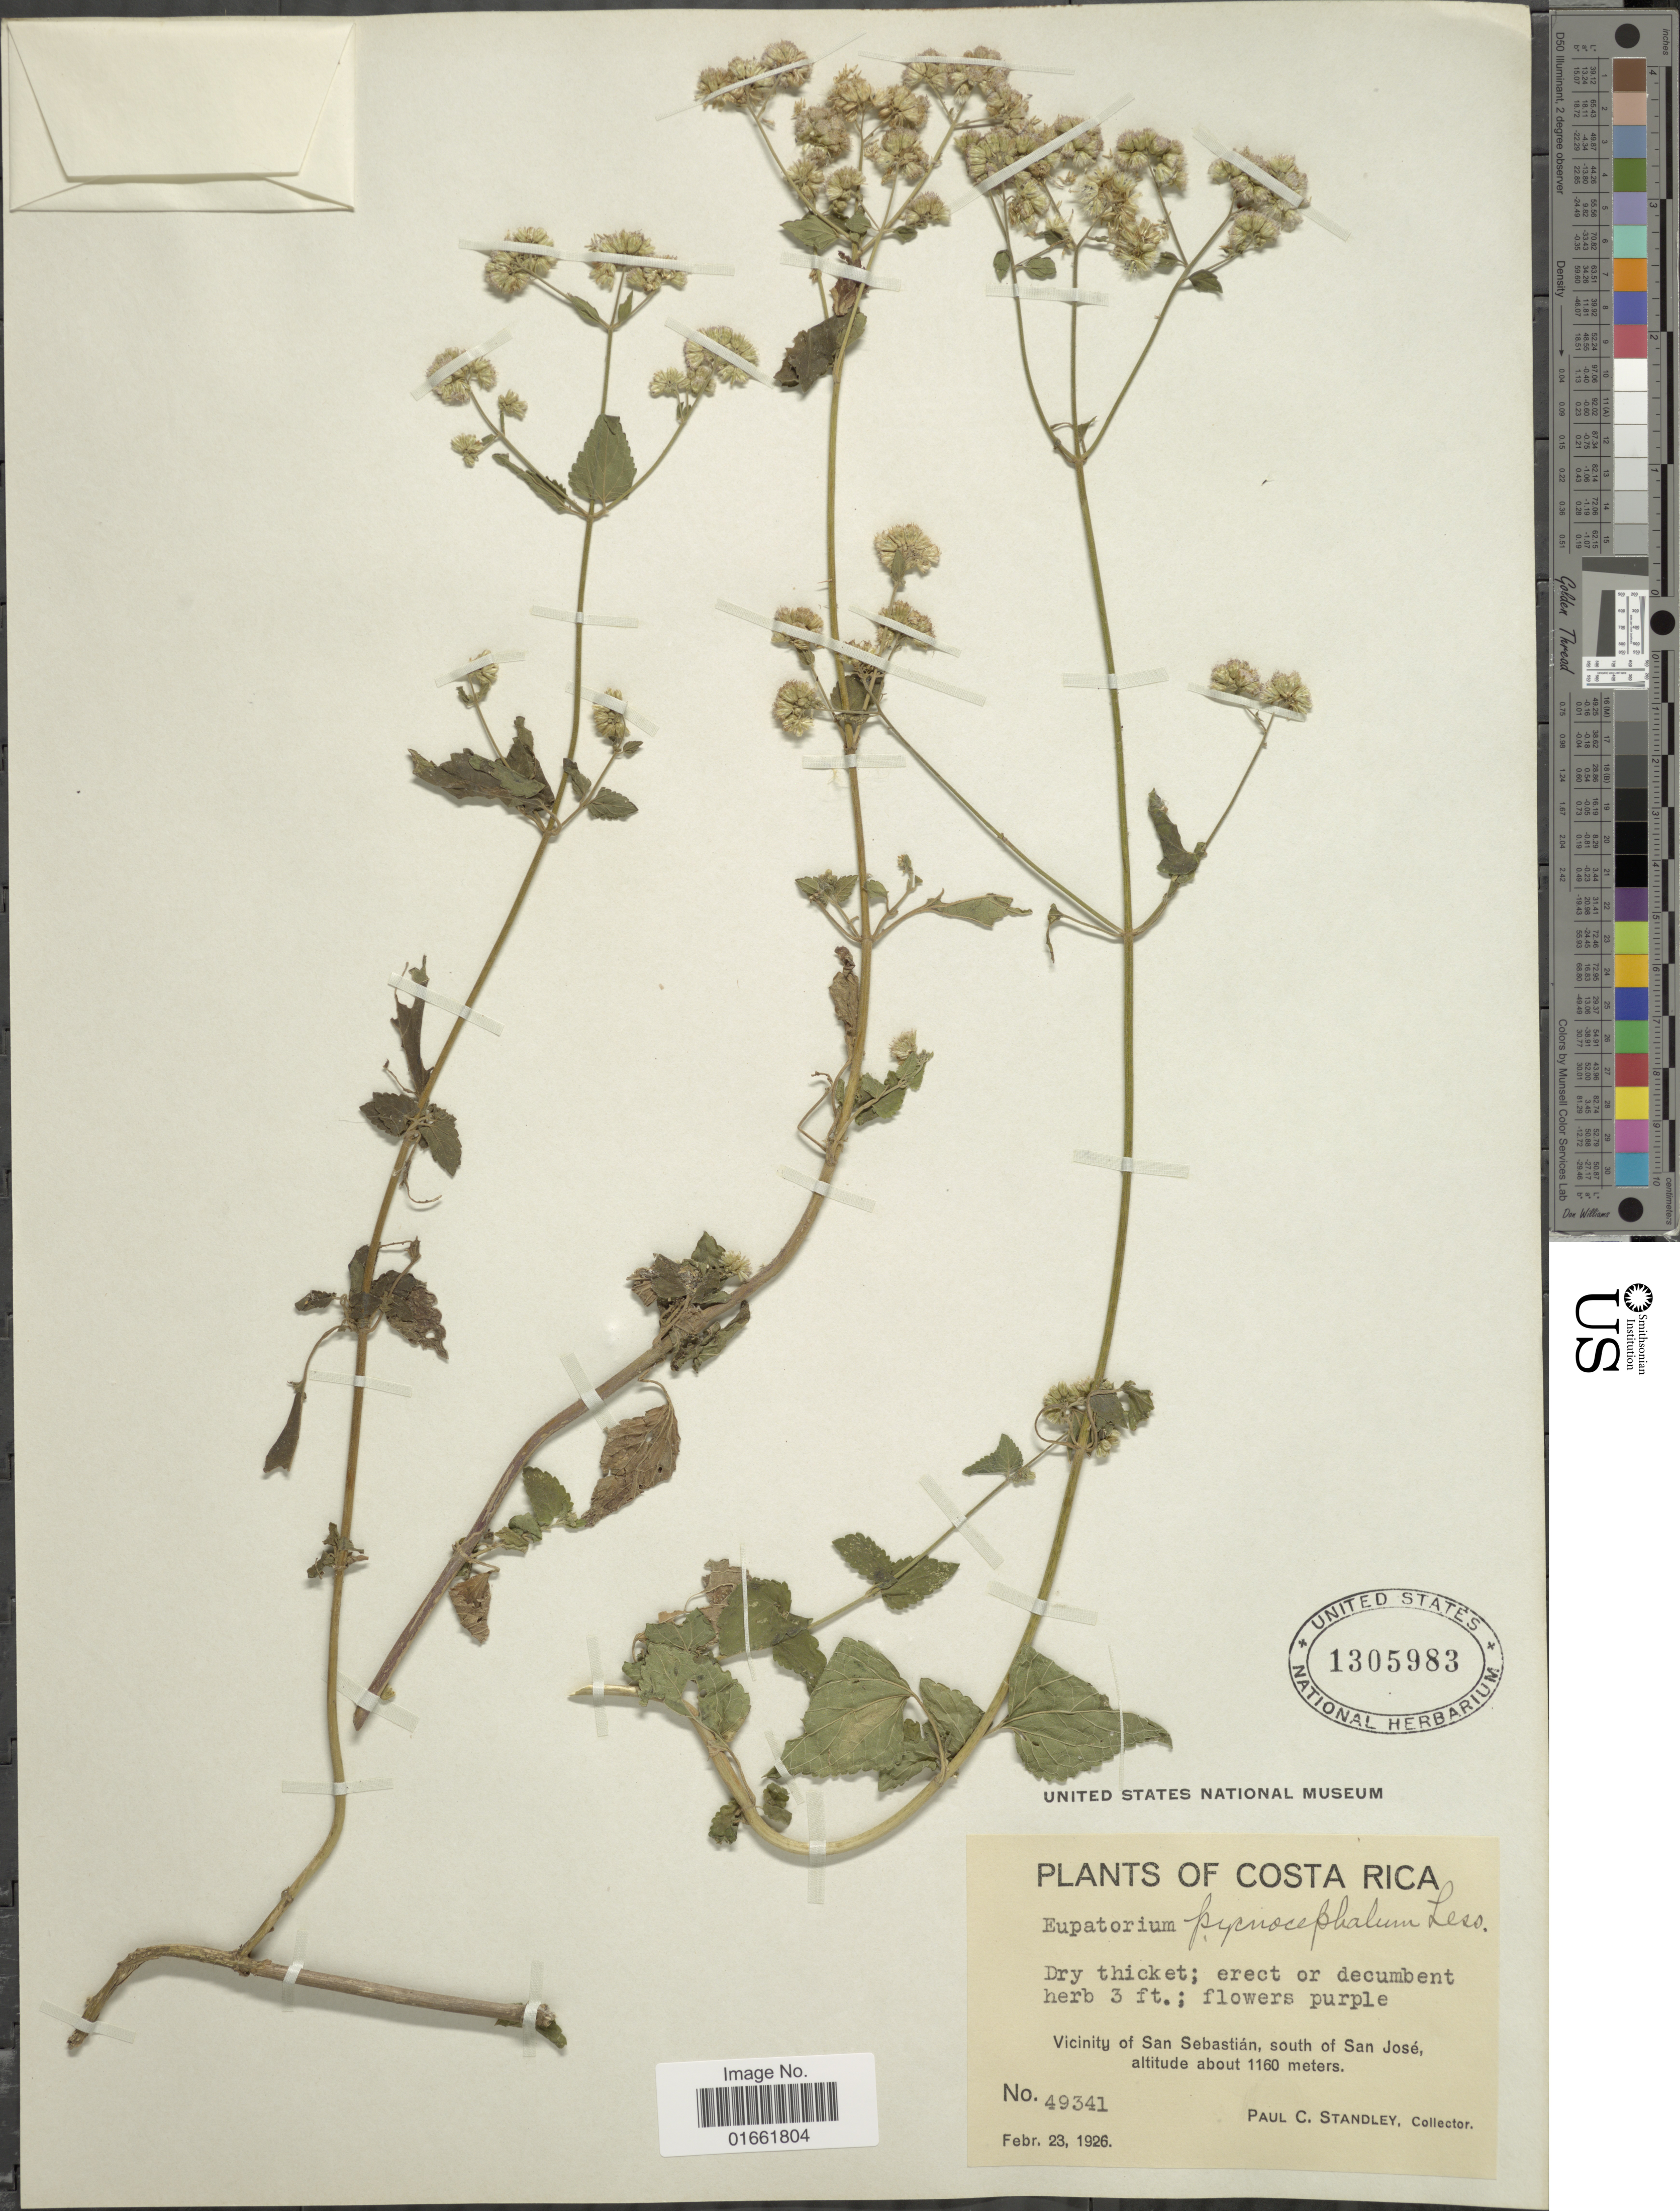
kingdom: Plantae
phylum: Tracheophyta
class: Magnoliopsida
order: Asterales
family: Asteraceae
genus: Fleischmannia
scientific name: Fleischmannia pratensis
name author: (Klatt) R.M. King & H. Rob.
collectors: P. C. Standley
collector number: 49341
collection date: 1926-02-23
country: Costa Rica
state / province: San José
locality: Vicinity of San Sebastián, south of San José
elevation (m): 1160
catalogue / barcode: US 1305983